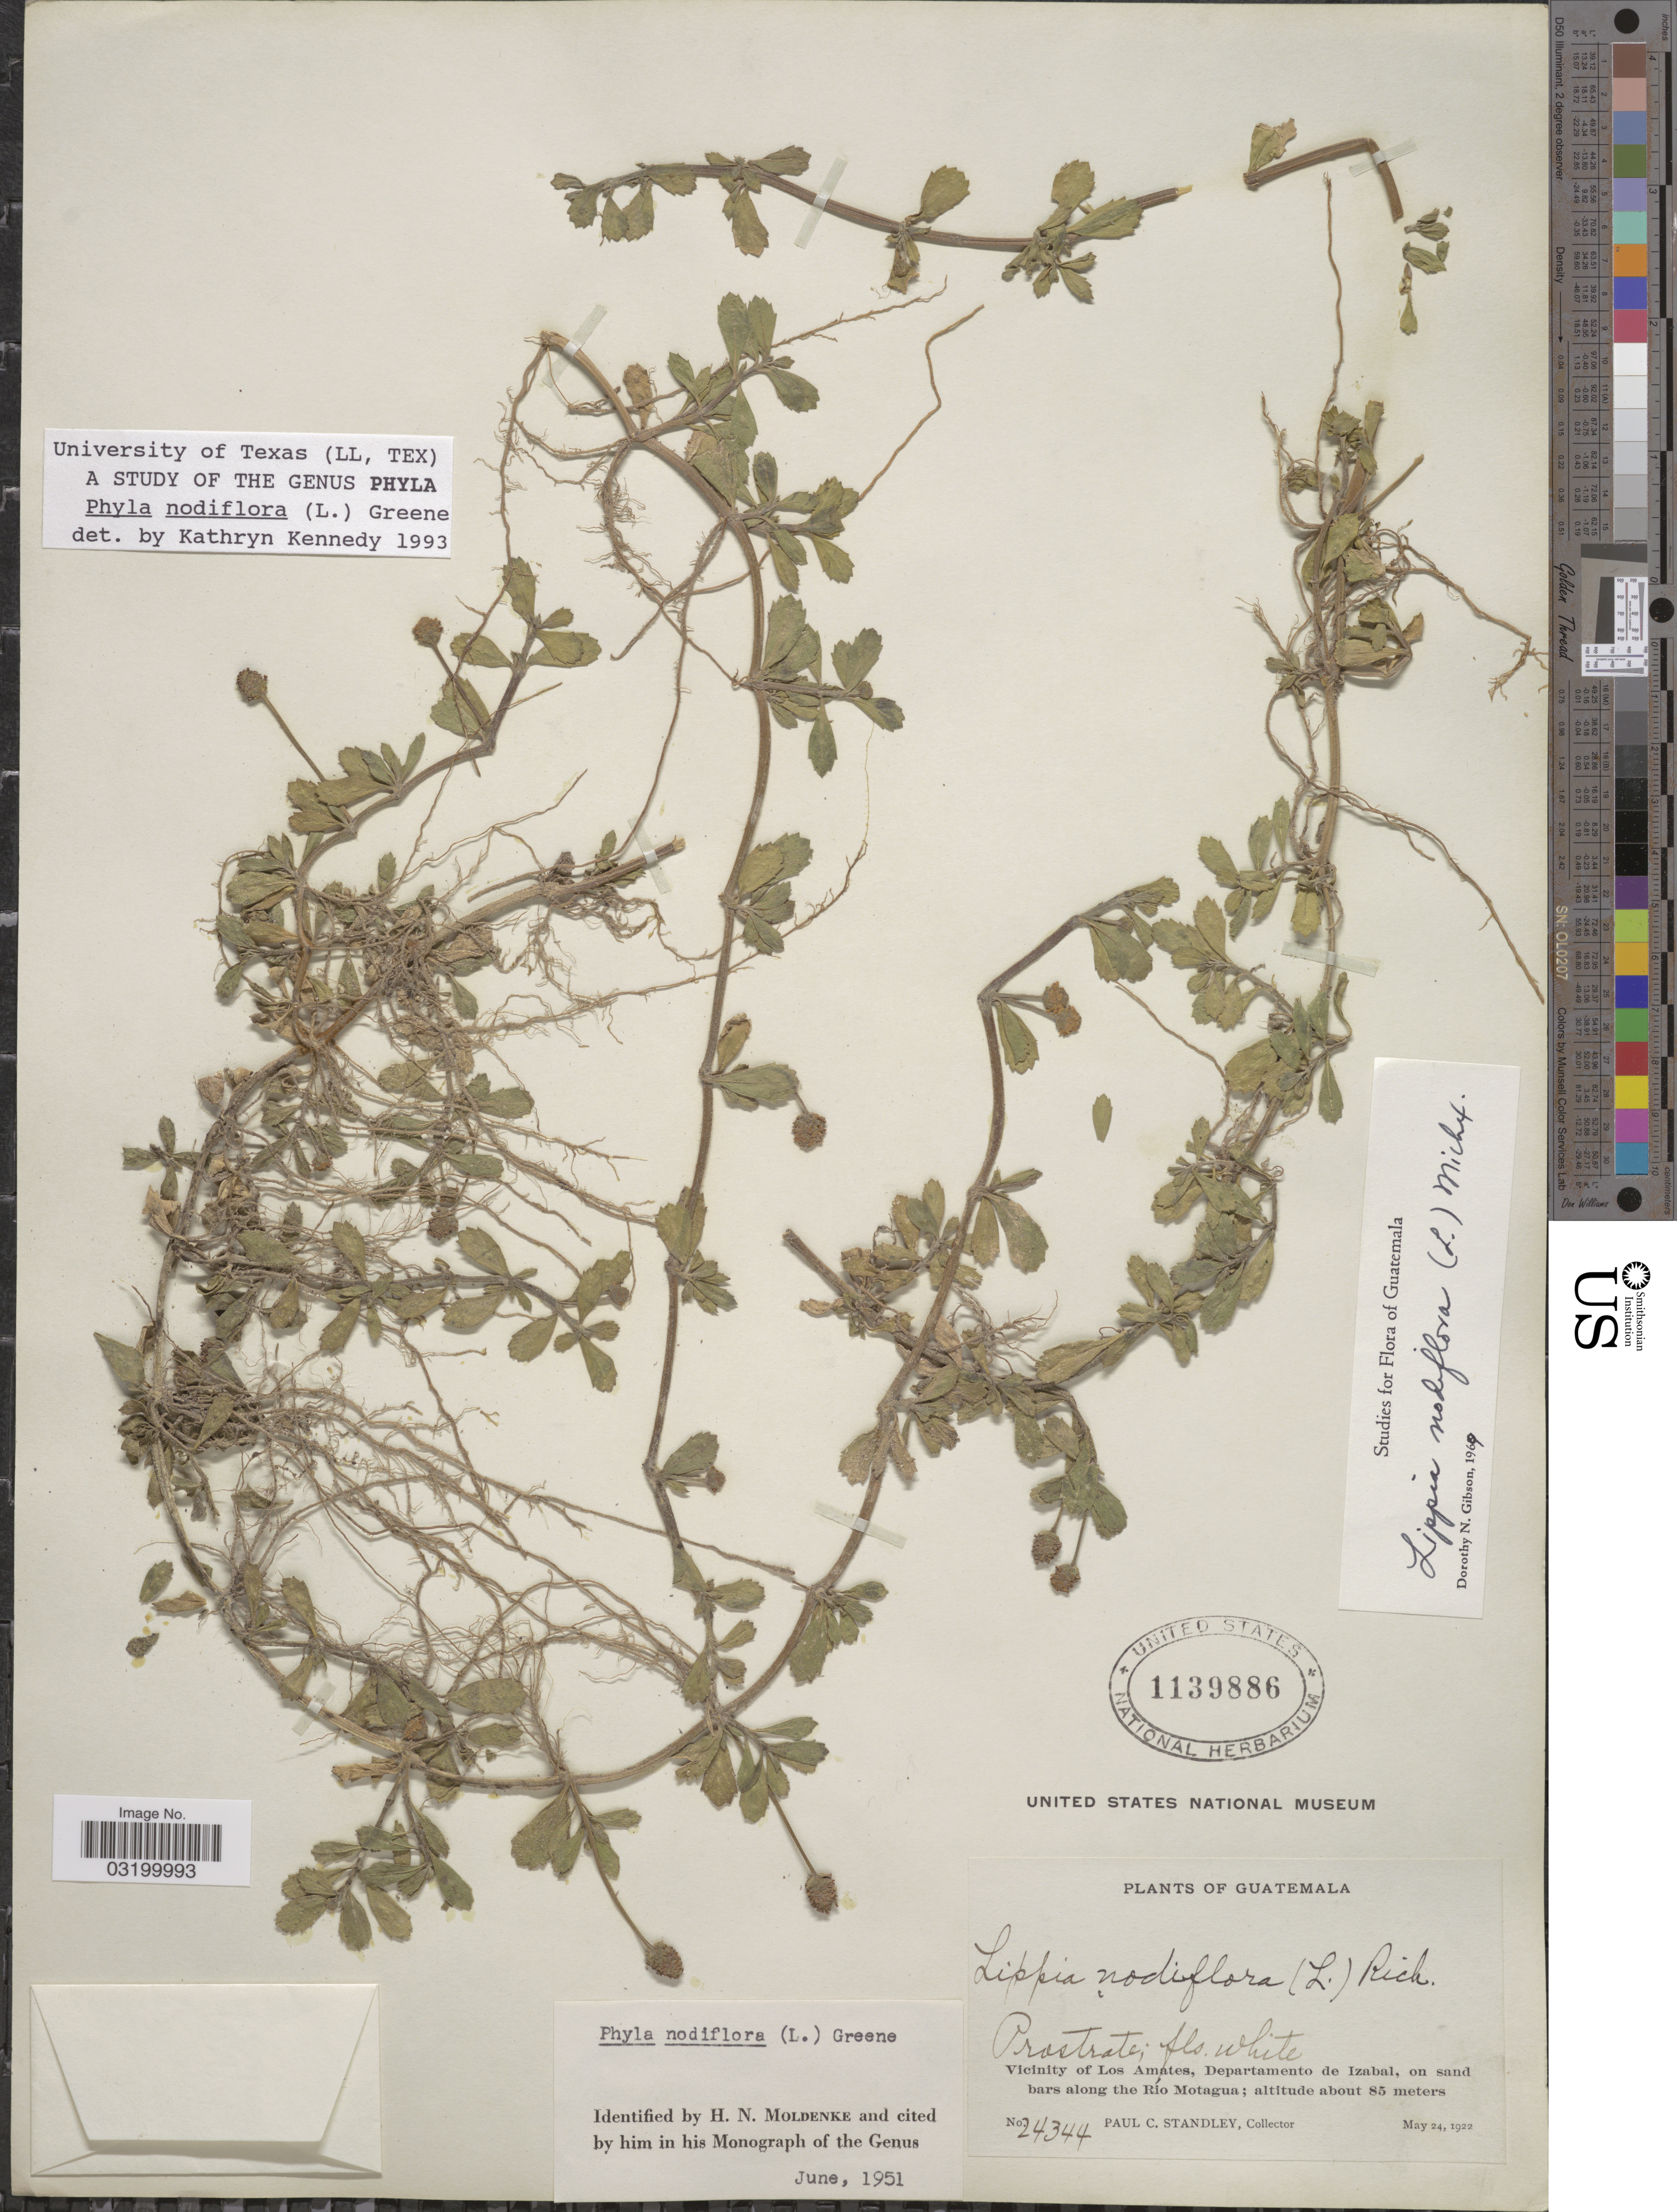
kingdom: Plantae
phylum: Tracheophyta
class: Magnoliopsida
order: Lamiales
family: Verbenaceae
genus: Phyla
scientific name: Phyla nodiflora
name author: (L.) Greene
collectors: P. C. Standley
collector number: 24344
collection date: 1922-05-24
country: Guatemala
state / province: Izabal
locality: Vicinity of Los Amates, Departamento de Izabal, on sand bars along the Río Motagua.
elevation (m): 85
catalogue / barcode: US 1139886